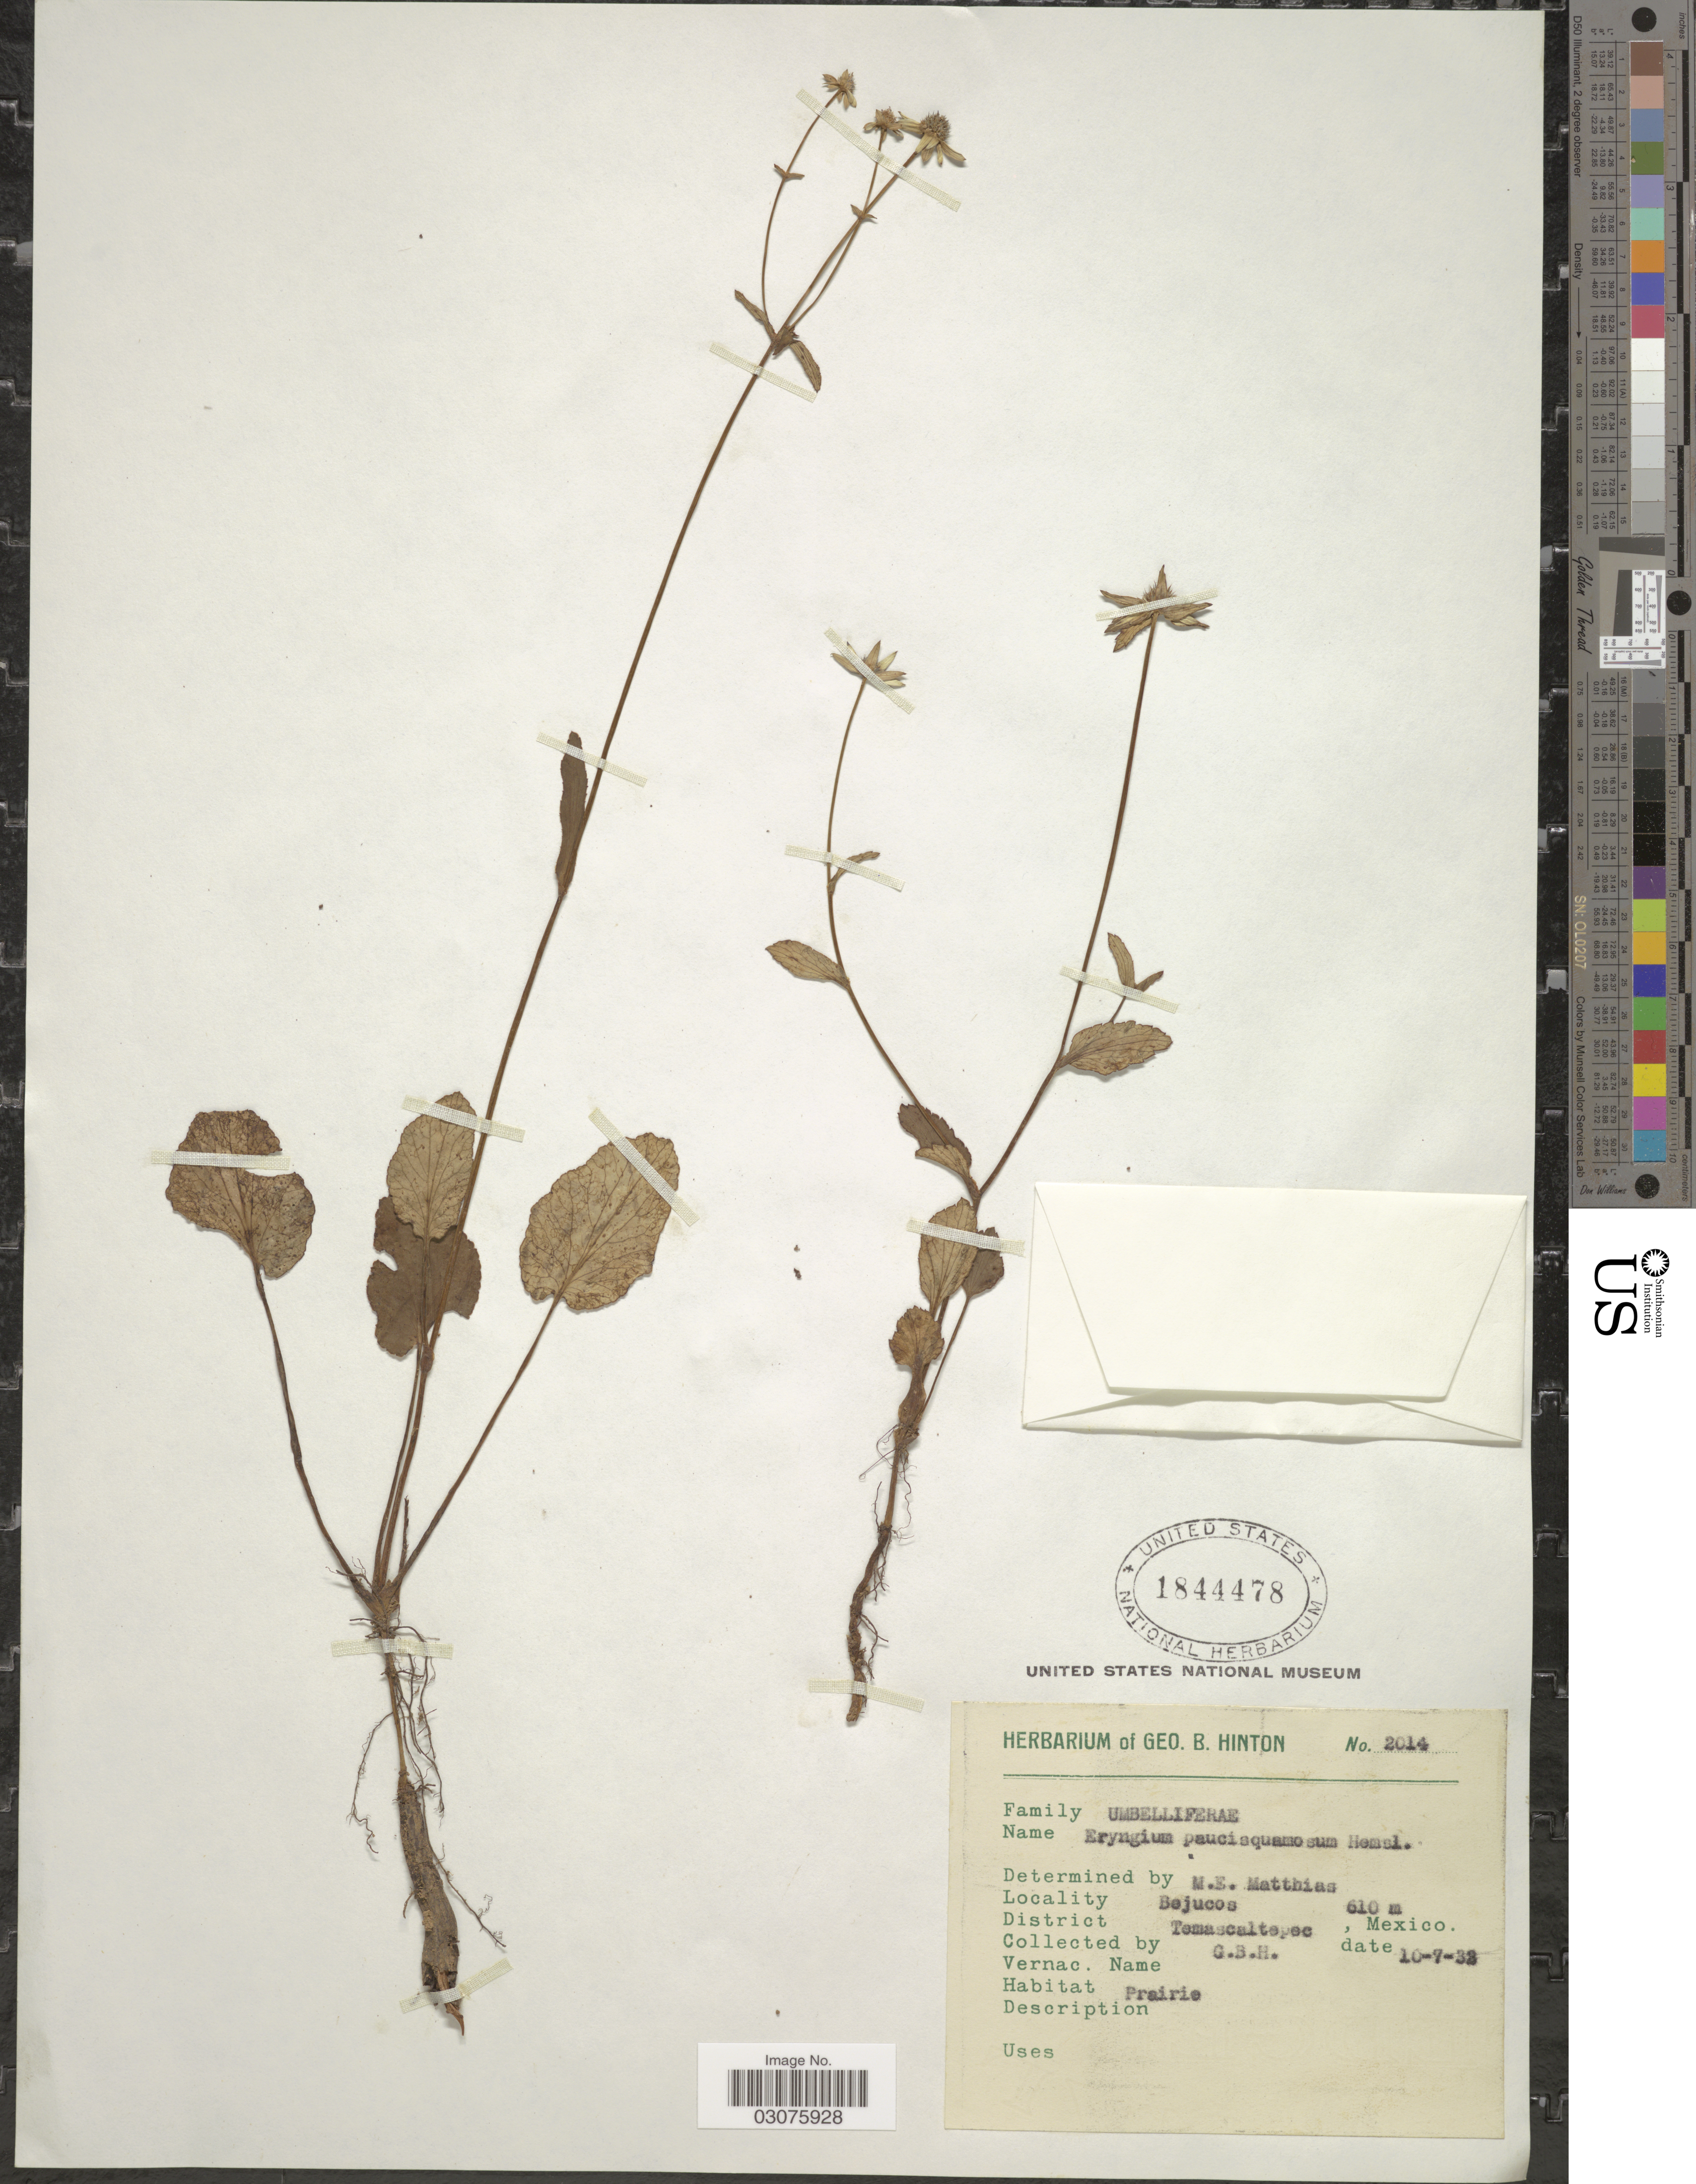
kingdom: Plantae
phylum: Tracheophyta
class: Magnoliopsida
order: Apiales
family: Apiaceae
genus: Eryngium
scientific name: Eryngium paucisquamosum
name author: Hemsl. in Hook. f.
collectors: G. B. Hinton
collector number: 2014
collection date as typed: Transcribed d/m/y: 10/7/32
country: Mexico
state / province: México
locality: Bejucos. District Temascaltepec.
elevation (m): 610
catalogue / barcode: US 1844478